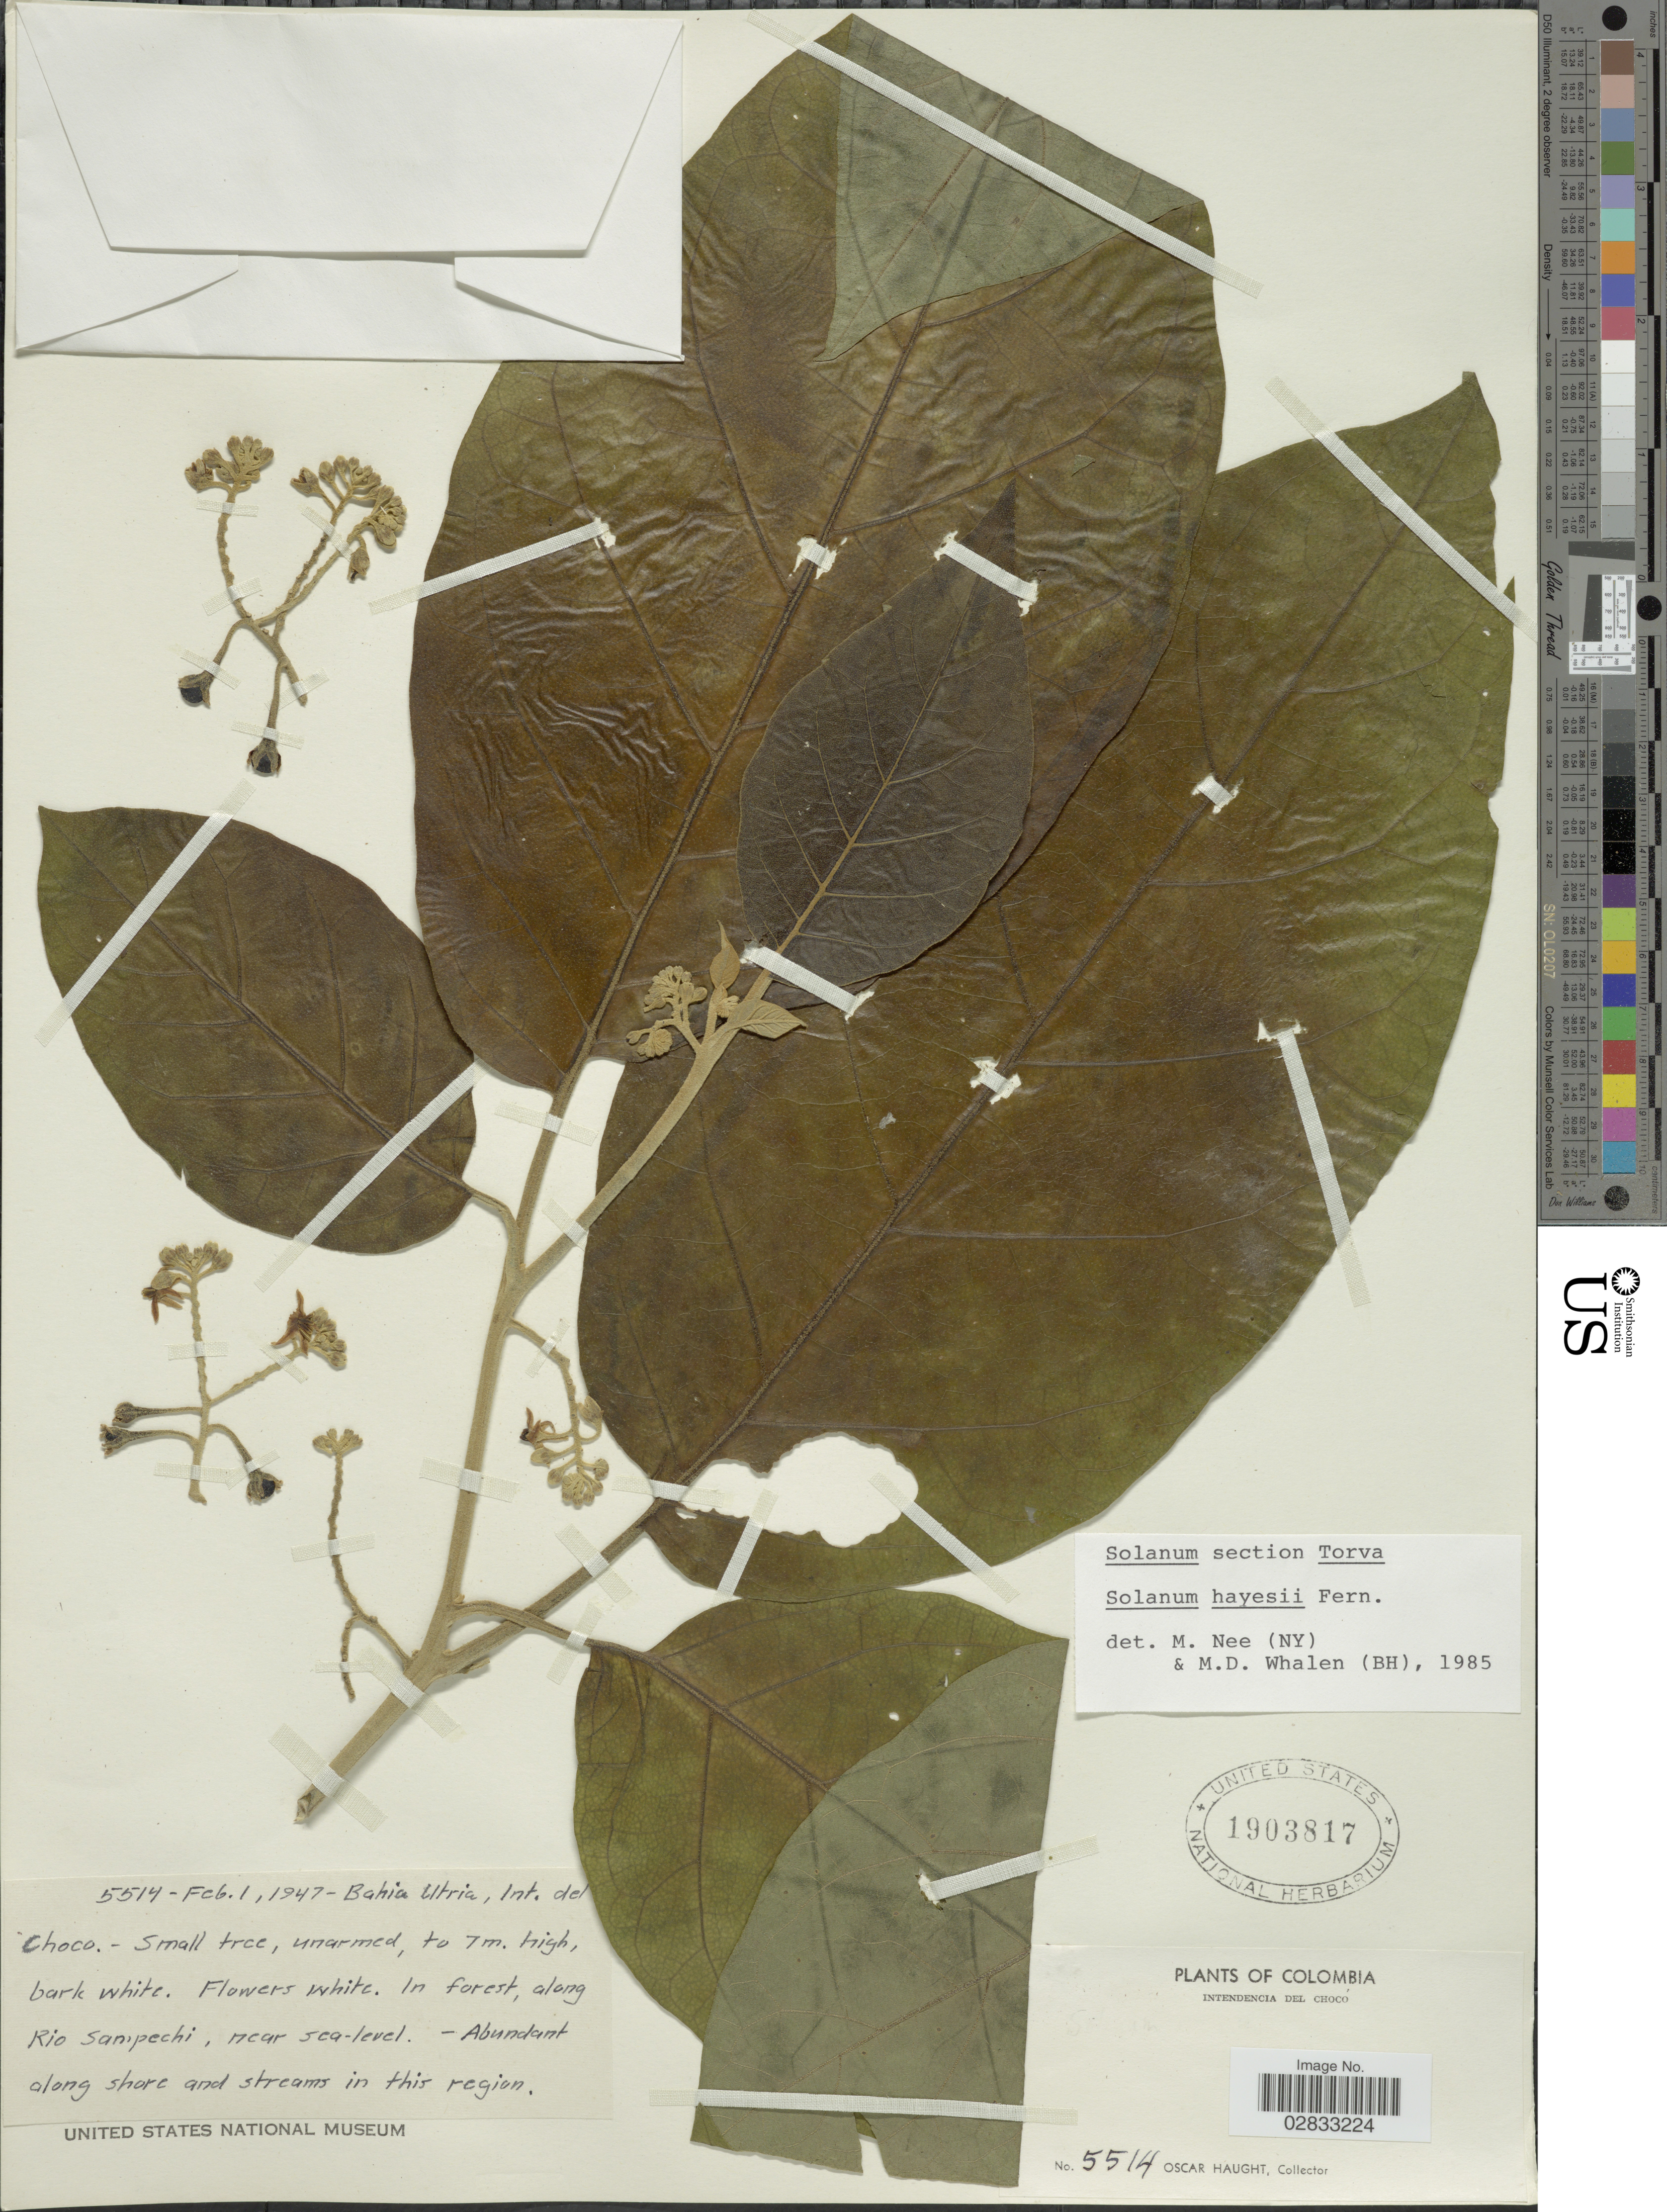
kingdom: Plantae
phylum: Tracheophyta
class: Magnoliopsida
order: Solanales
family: Solanaceae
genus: Solanum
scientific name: Solanum hayesii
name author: Fernald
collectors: O. Haught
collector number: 5514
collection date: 1947-02-01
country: Colombia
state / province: Chocó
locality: Bahia Utria, Int. del. Choco. Intendencia del Choco. In forest, along Rio Sampechi. Abundant along shore and streams in this region.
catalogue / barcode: US 1903817